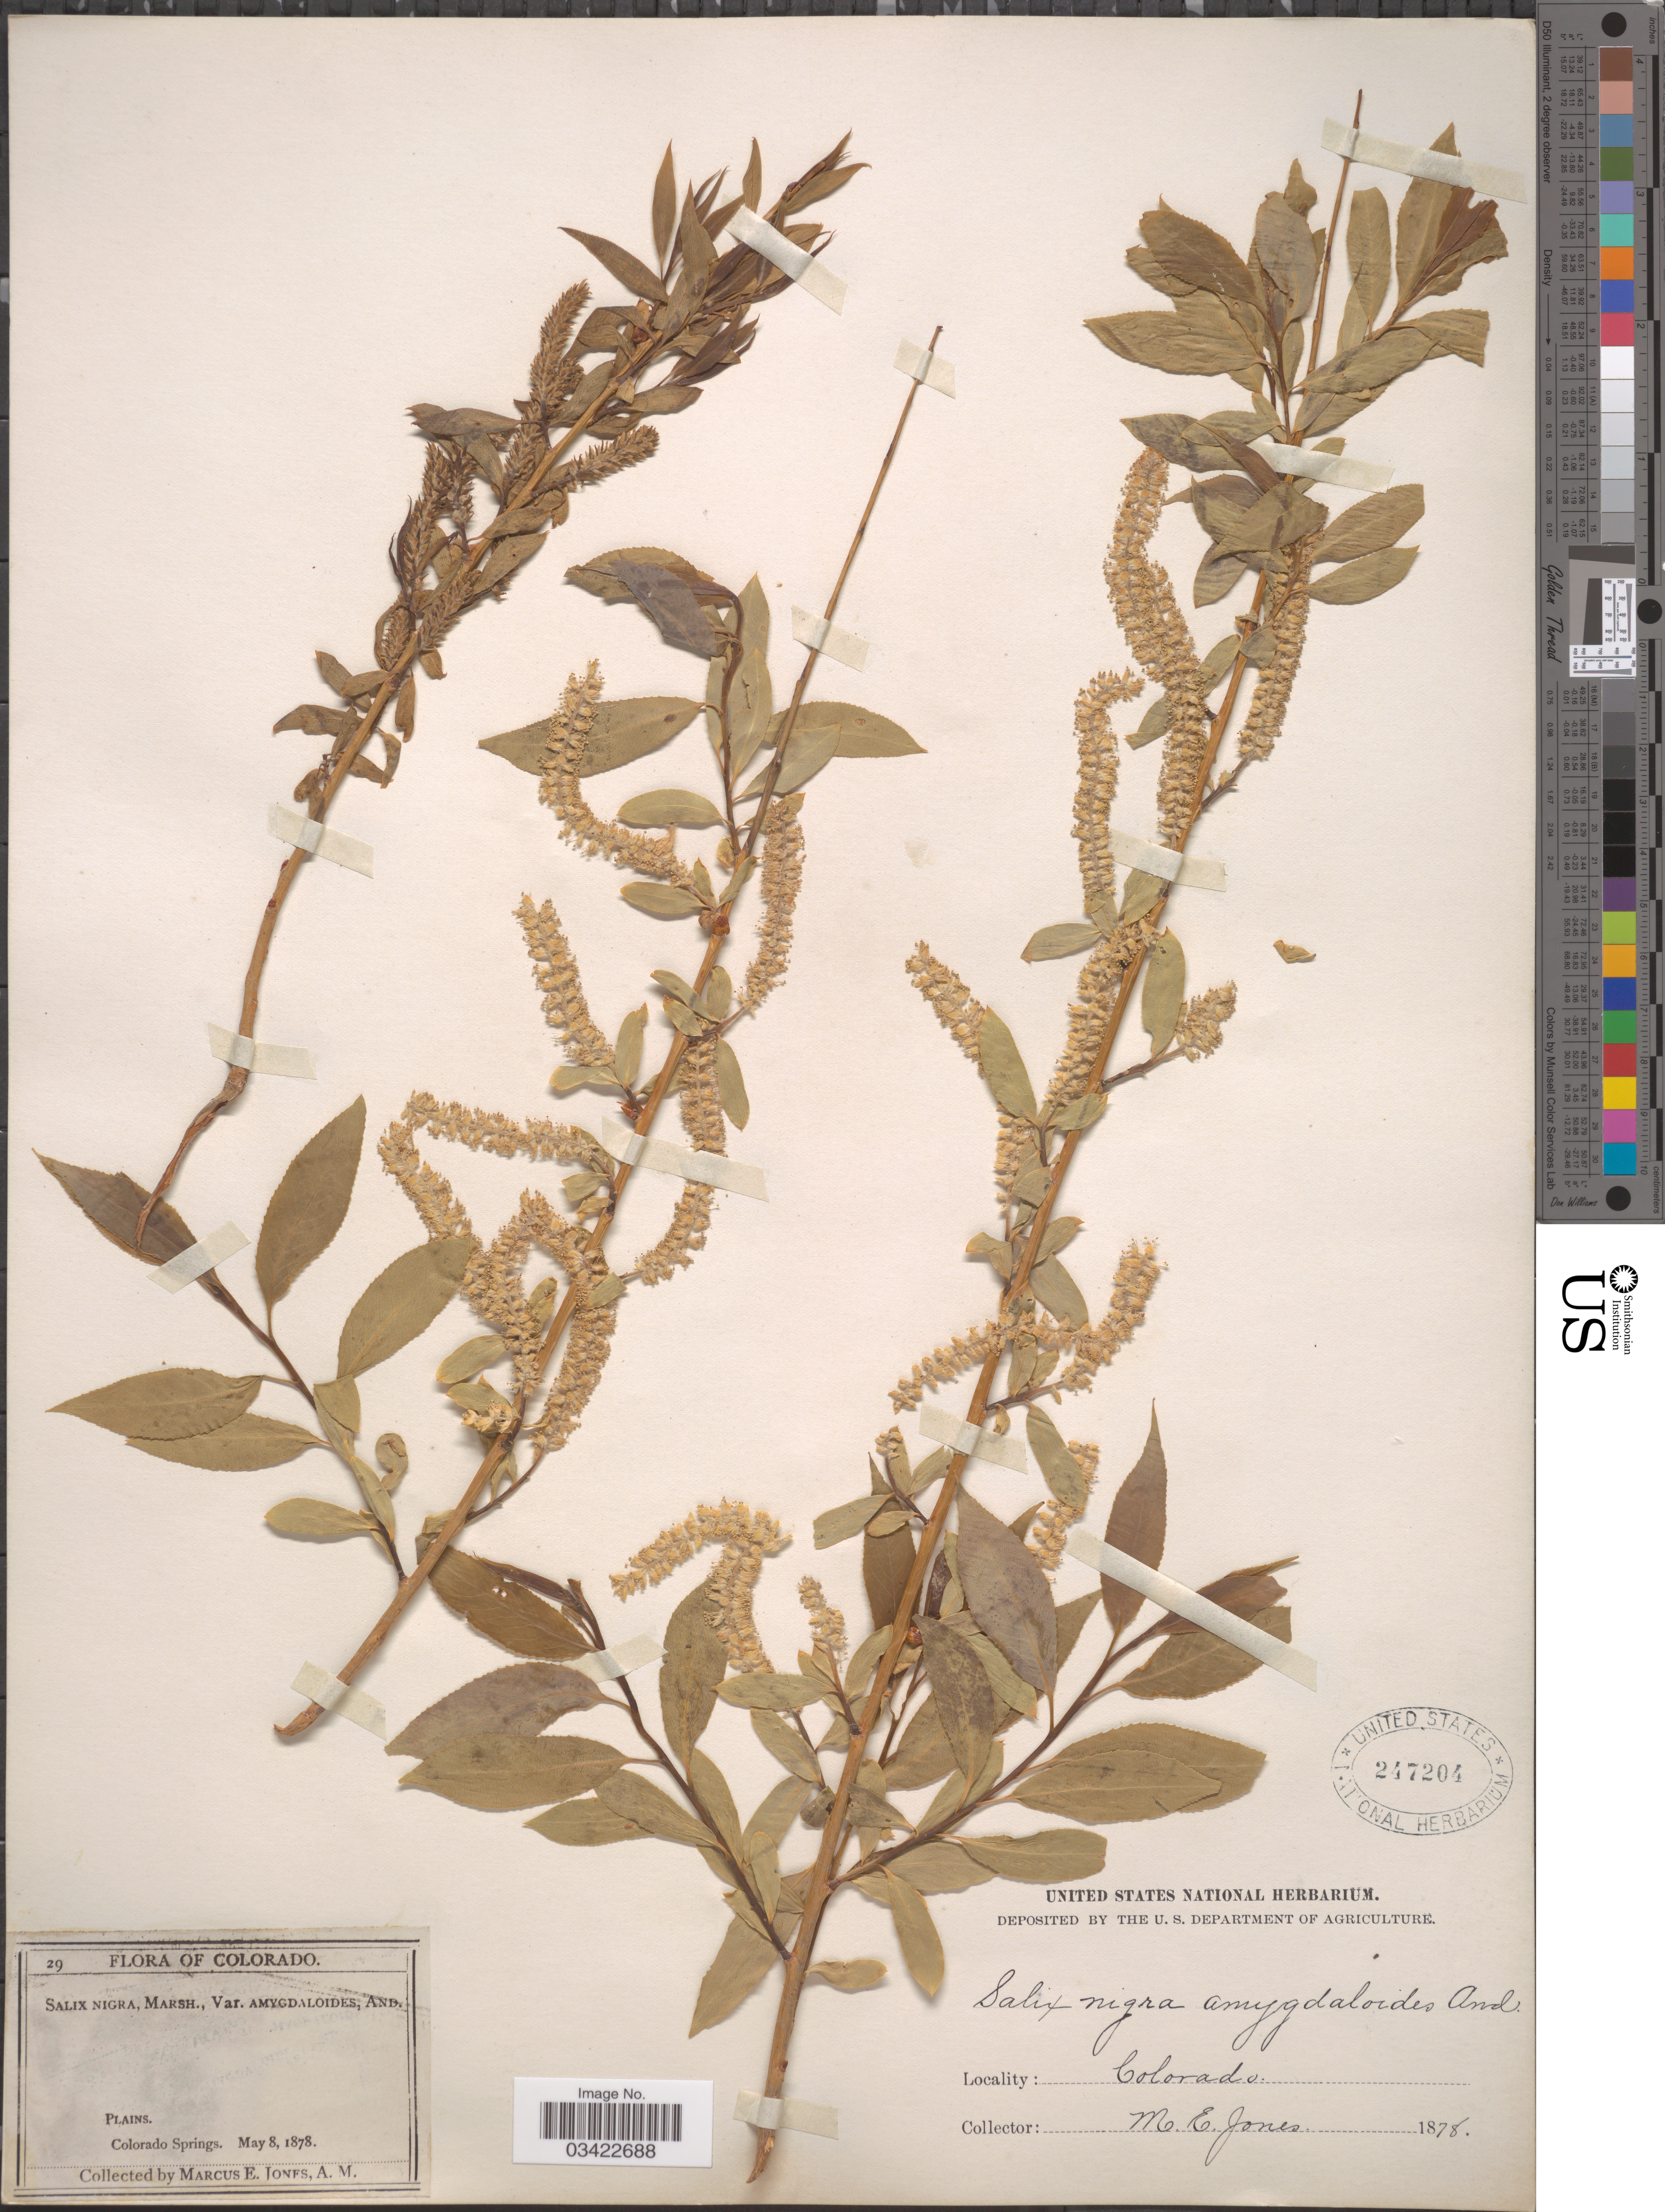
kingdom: Plantae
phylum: Tracheophyta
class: Magnoliopsida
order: Malpighiales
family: Salicaceae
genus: Salix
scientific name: Salix amygdaloides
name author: Andersson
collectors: M. E. Jones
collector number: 29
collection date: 1878-05-08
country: United States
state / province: Colorado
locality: Plains. Colorado Springs.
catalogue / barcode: US 247204